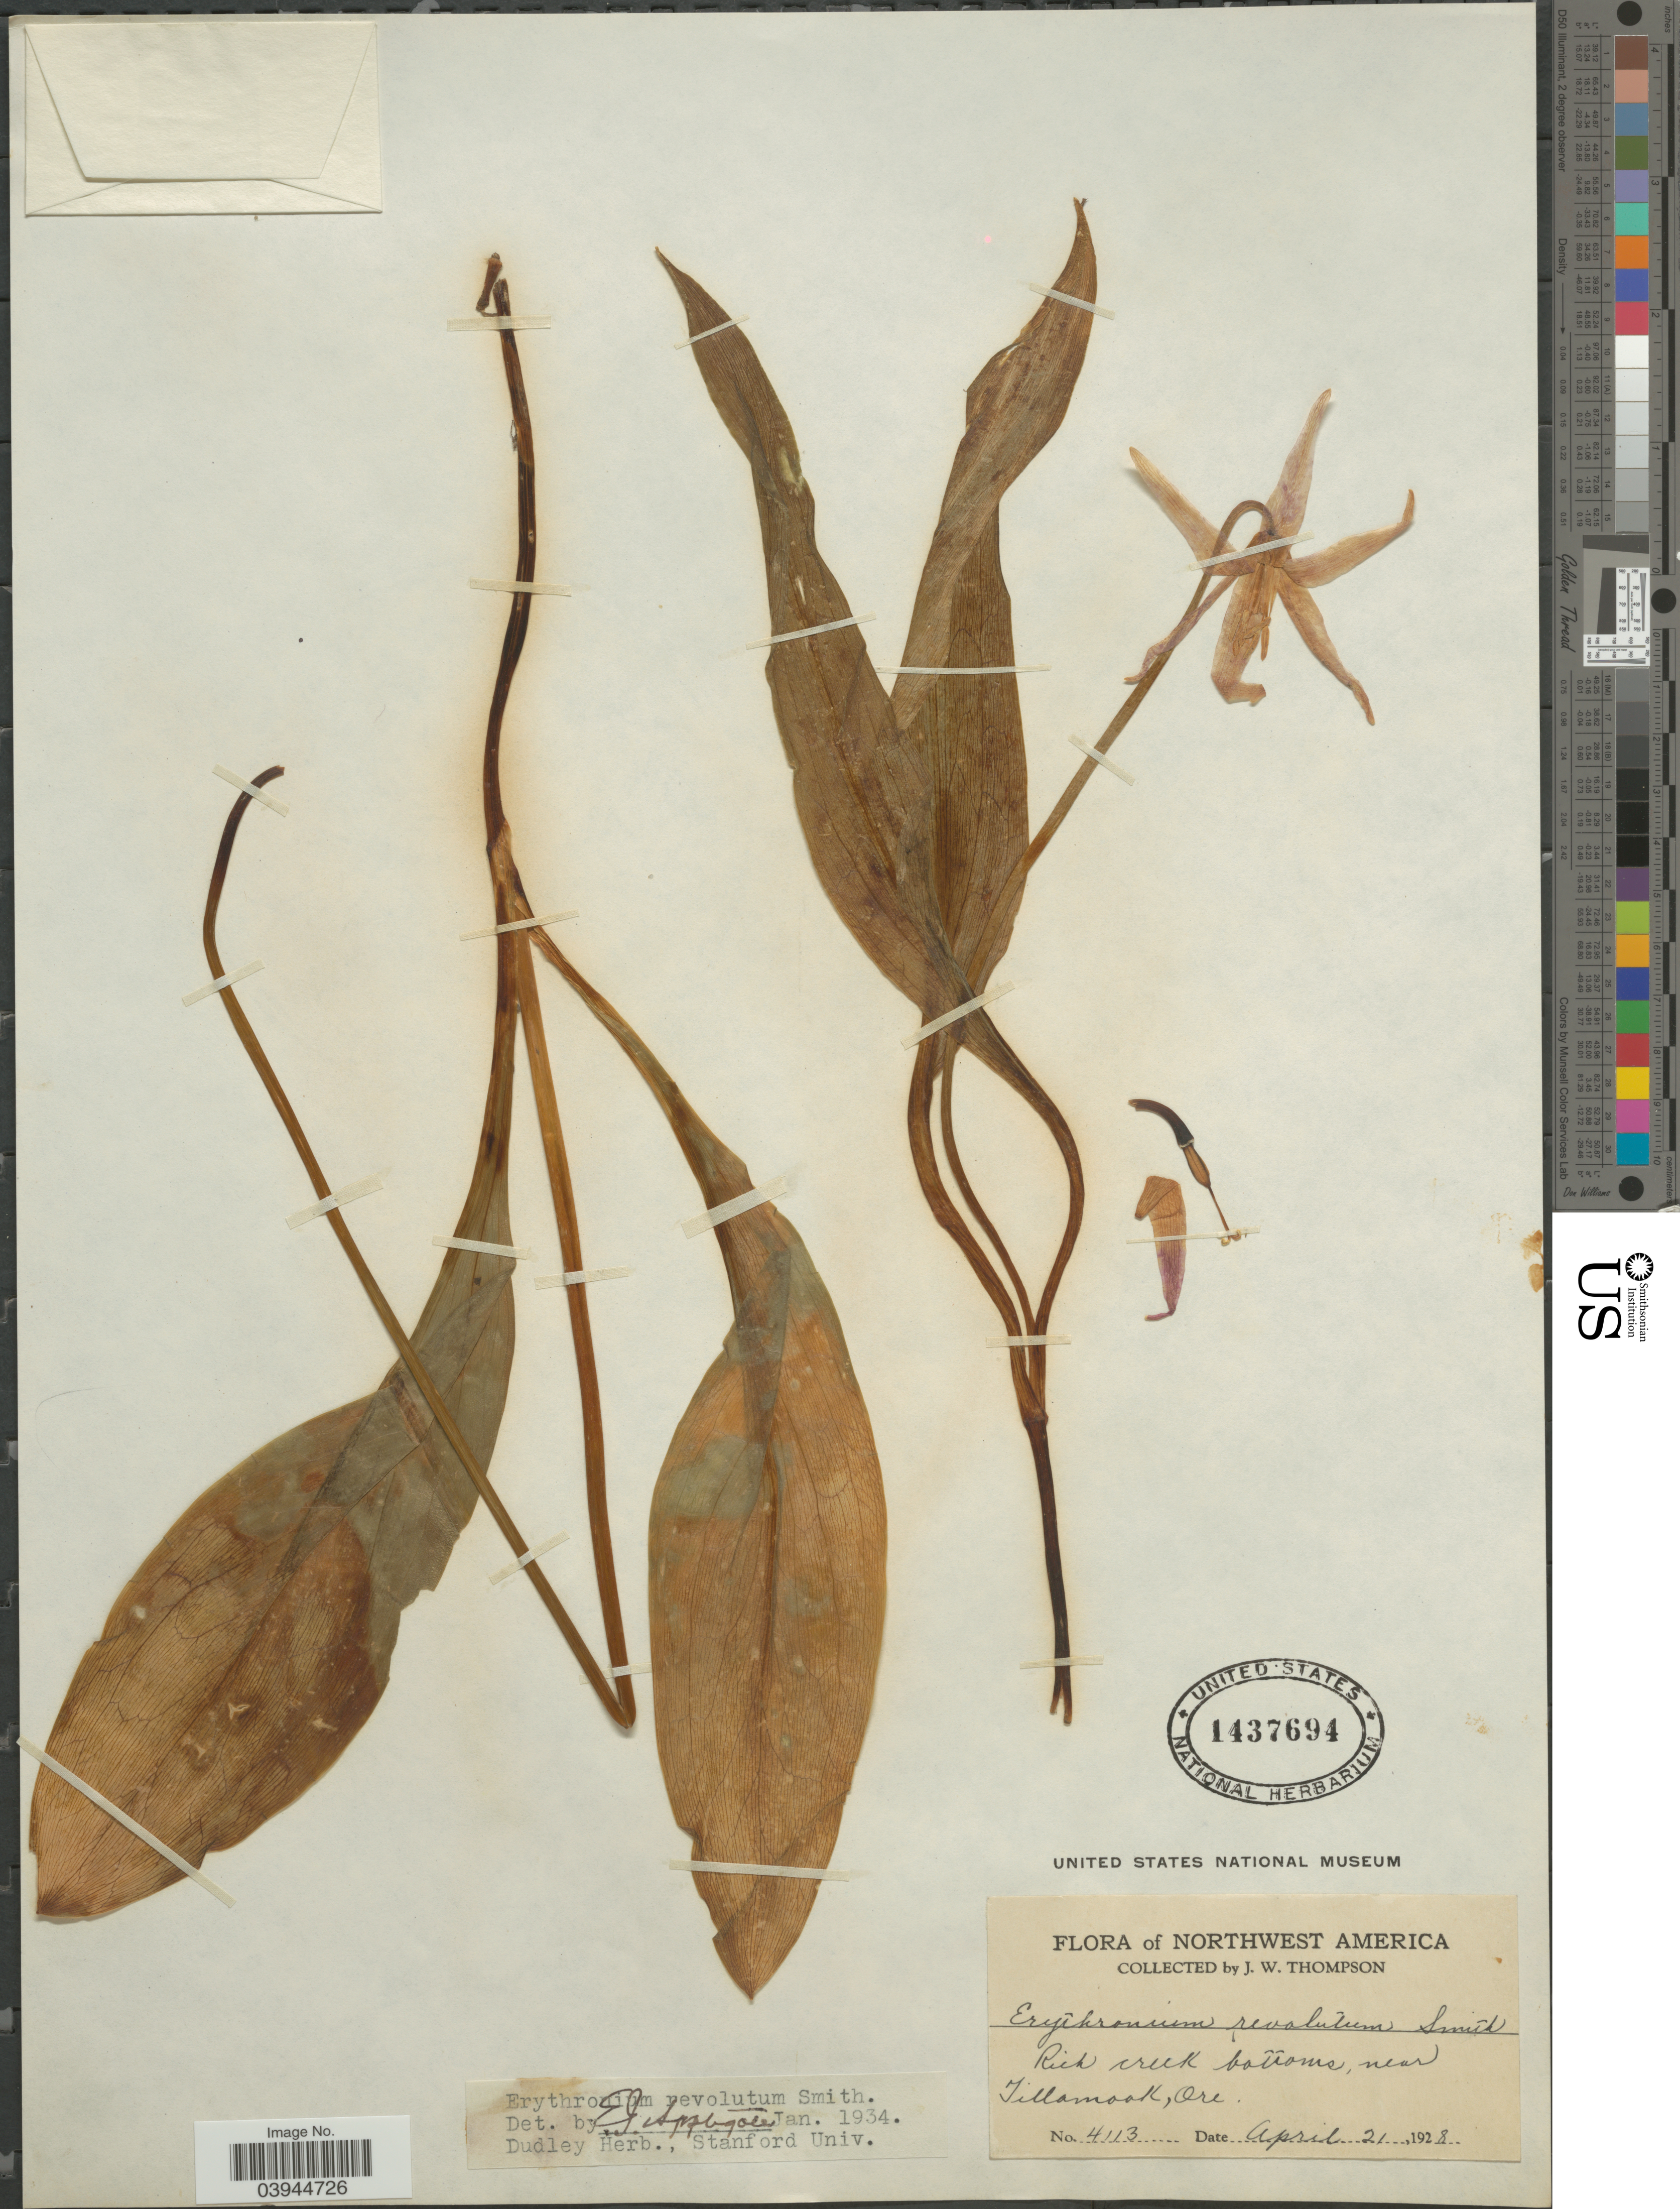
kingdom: Plantae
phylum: Tracheophyta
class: Liliopsida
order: Liliales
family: Liliaceae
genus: Erythronium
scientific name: Erythronium revolutum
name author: Sm.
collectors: J. Thompson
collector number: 4113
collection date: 1928-04-21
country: United States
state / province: Oregon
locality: Rich creek bottoms, near Tillamook.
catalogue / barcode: US 1437694